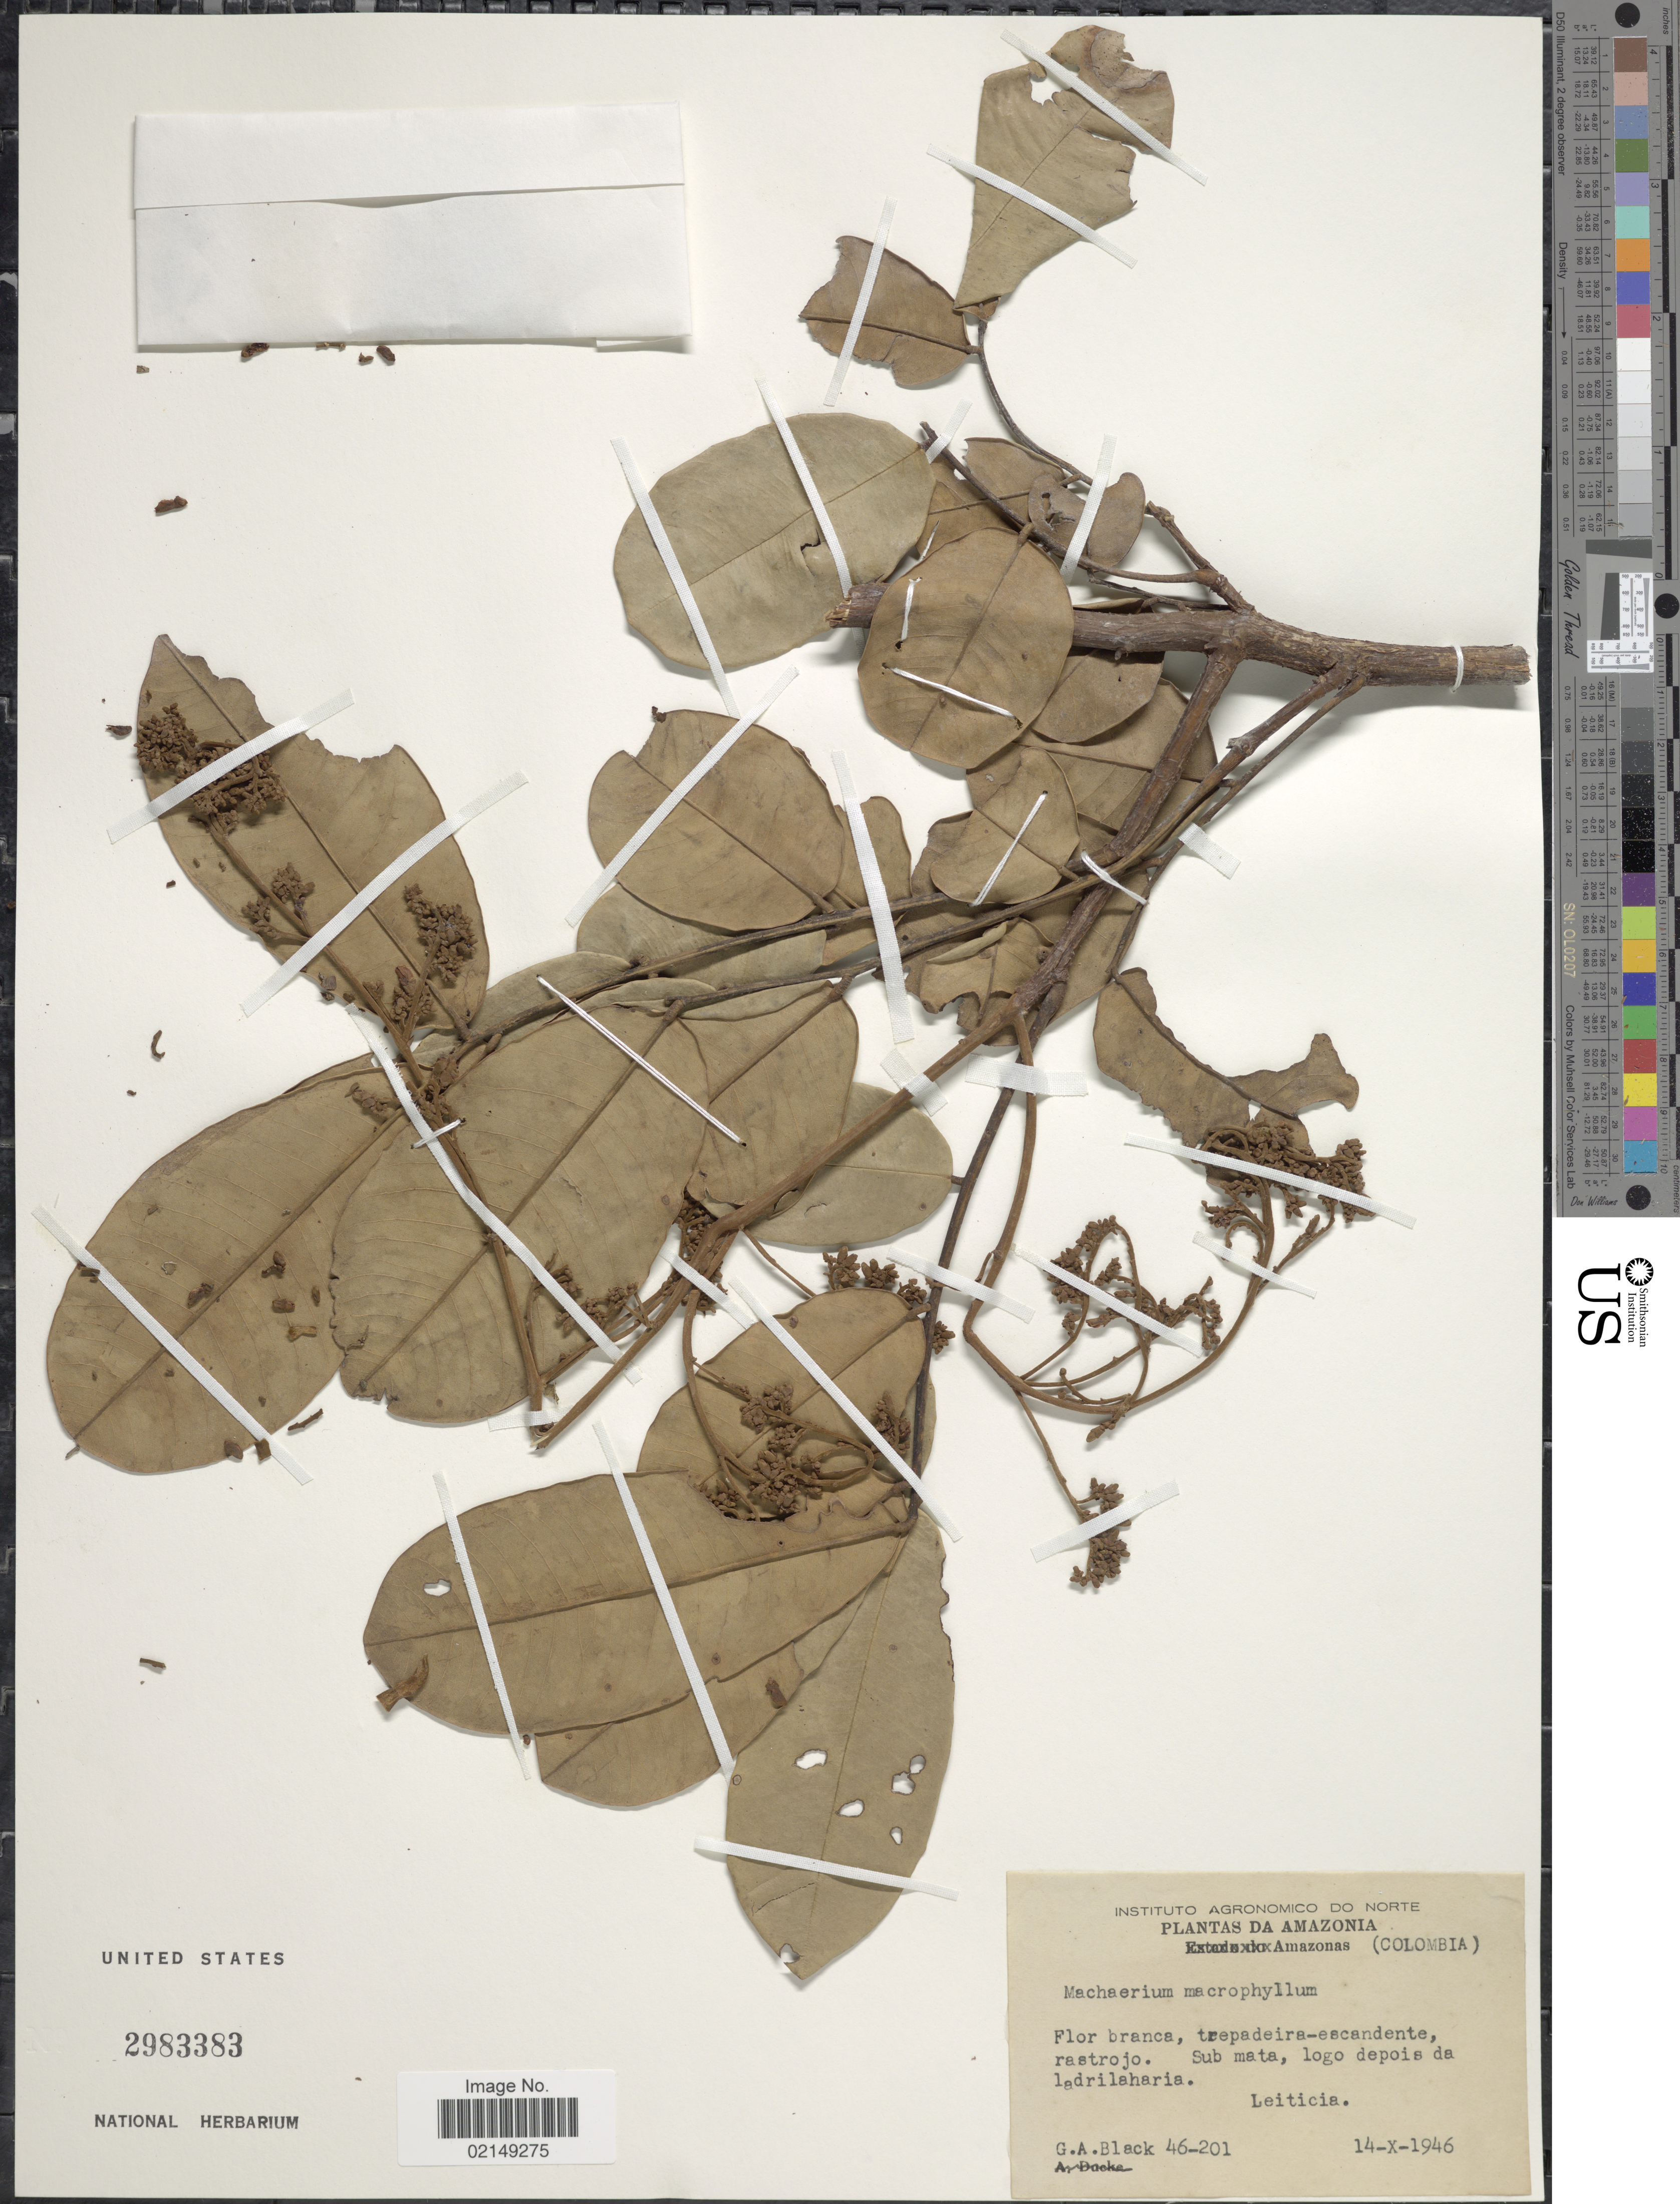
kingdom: Plantae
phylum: Tracheophyta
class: Magnoliopsida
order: Fabales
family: Fabaceae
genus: Machaerium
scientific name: Machaerium macrophyllum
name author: Benth.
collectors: G. A. Black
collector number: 46-201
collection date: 1946-10-14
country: Colombia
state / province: Amazônas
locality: Amazonia. Leiticia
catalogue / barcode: US 2983383